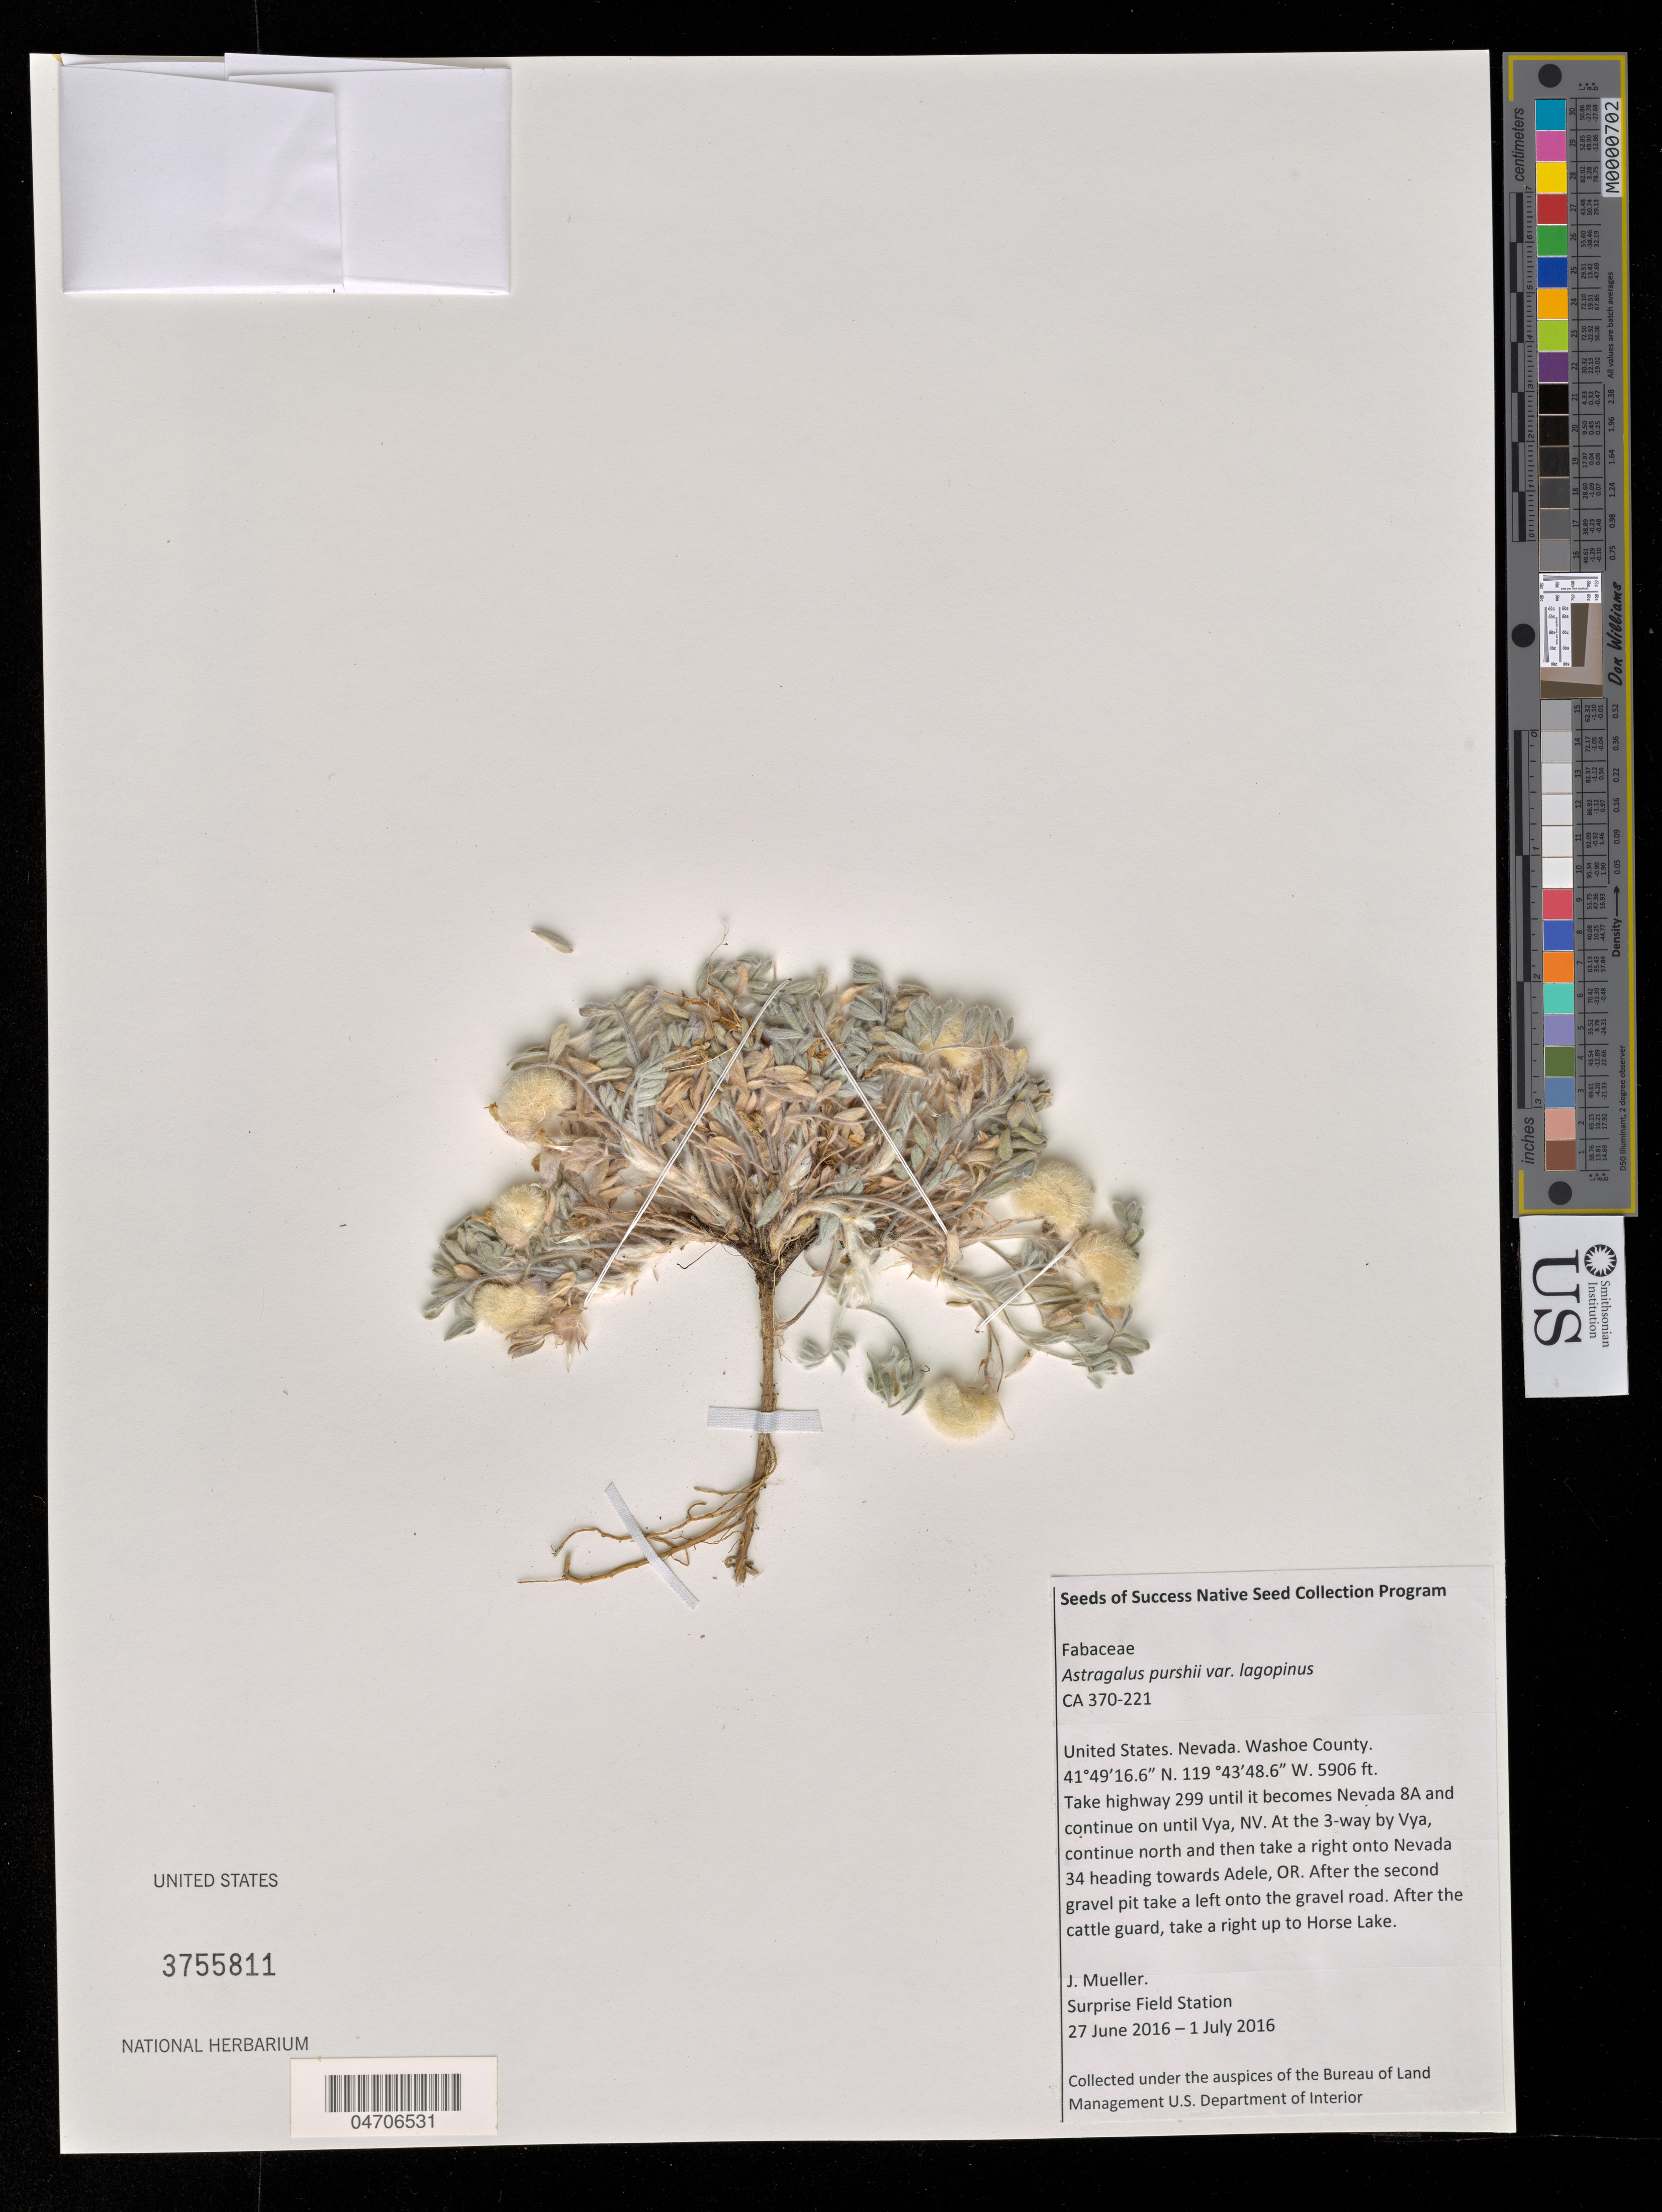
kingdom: Plantae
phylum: Tracheophyta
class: Magnoliopsida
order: Fabales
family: Fabaceae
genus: Astragalus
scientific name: Astragalus purshii var. lagopinus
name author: (Rydb.) Barneby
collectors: J. Mueller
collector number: CA370-221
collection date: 2016-06-27/2016-07-01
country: United States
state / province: Nevada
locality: Washoe County. Take highway 299 until it becomes Nevada 8A and continue on until Vya. At the 3-way by Vya, continue north and then take a right onto Nevada 34 heading towards Adele, OR. After the second gravel pit take a left onto the gravel road. After the cattle guard, take a right up to Horse Lake.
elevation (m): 1800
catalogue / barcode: US 3755811